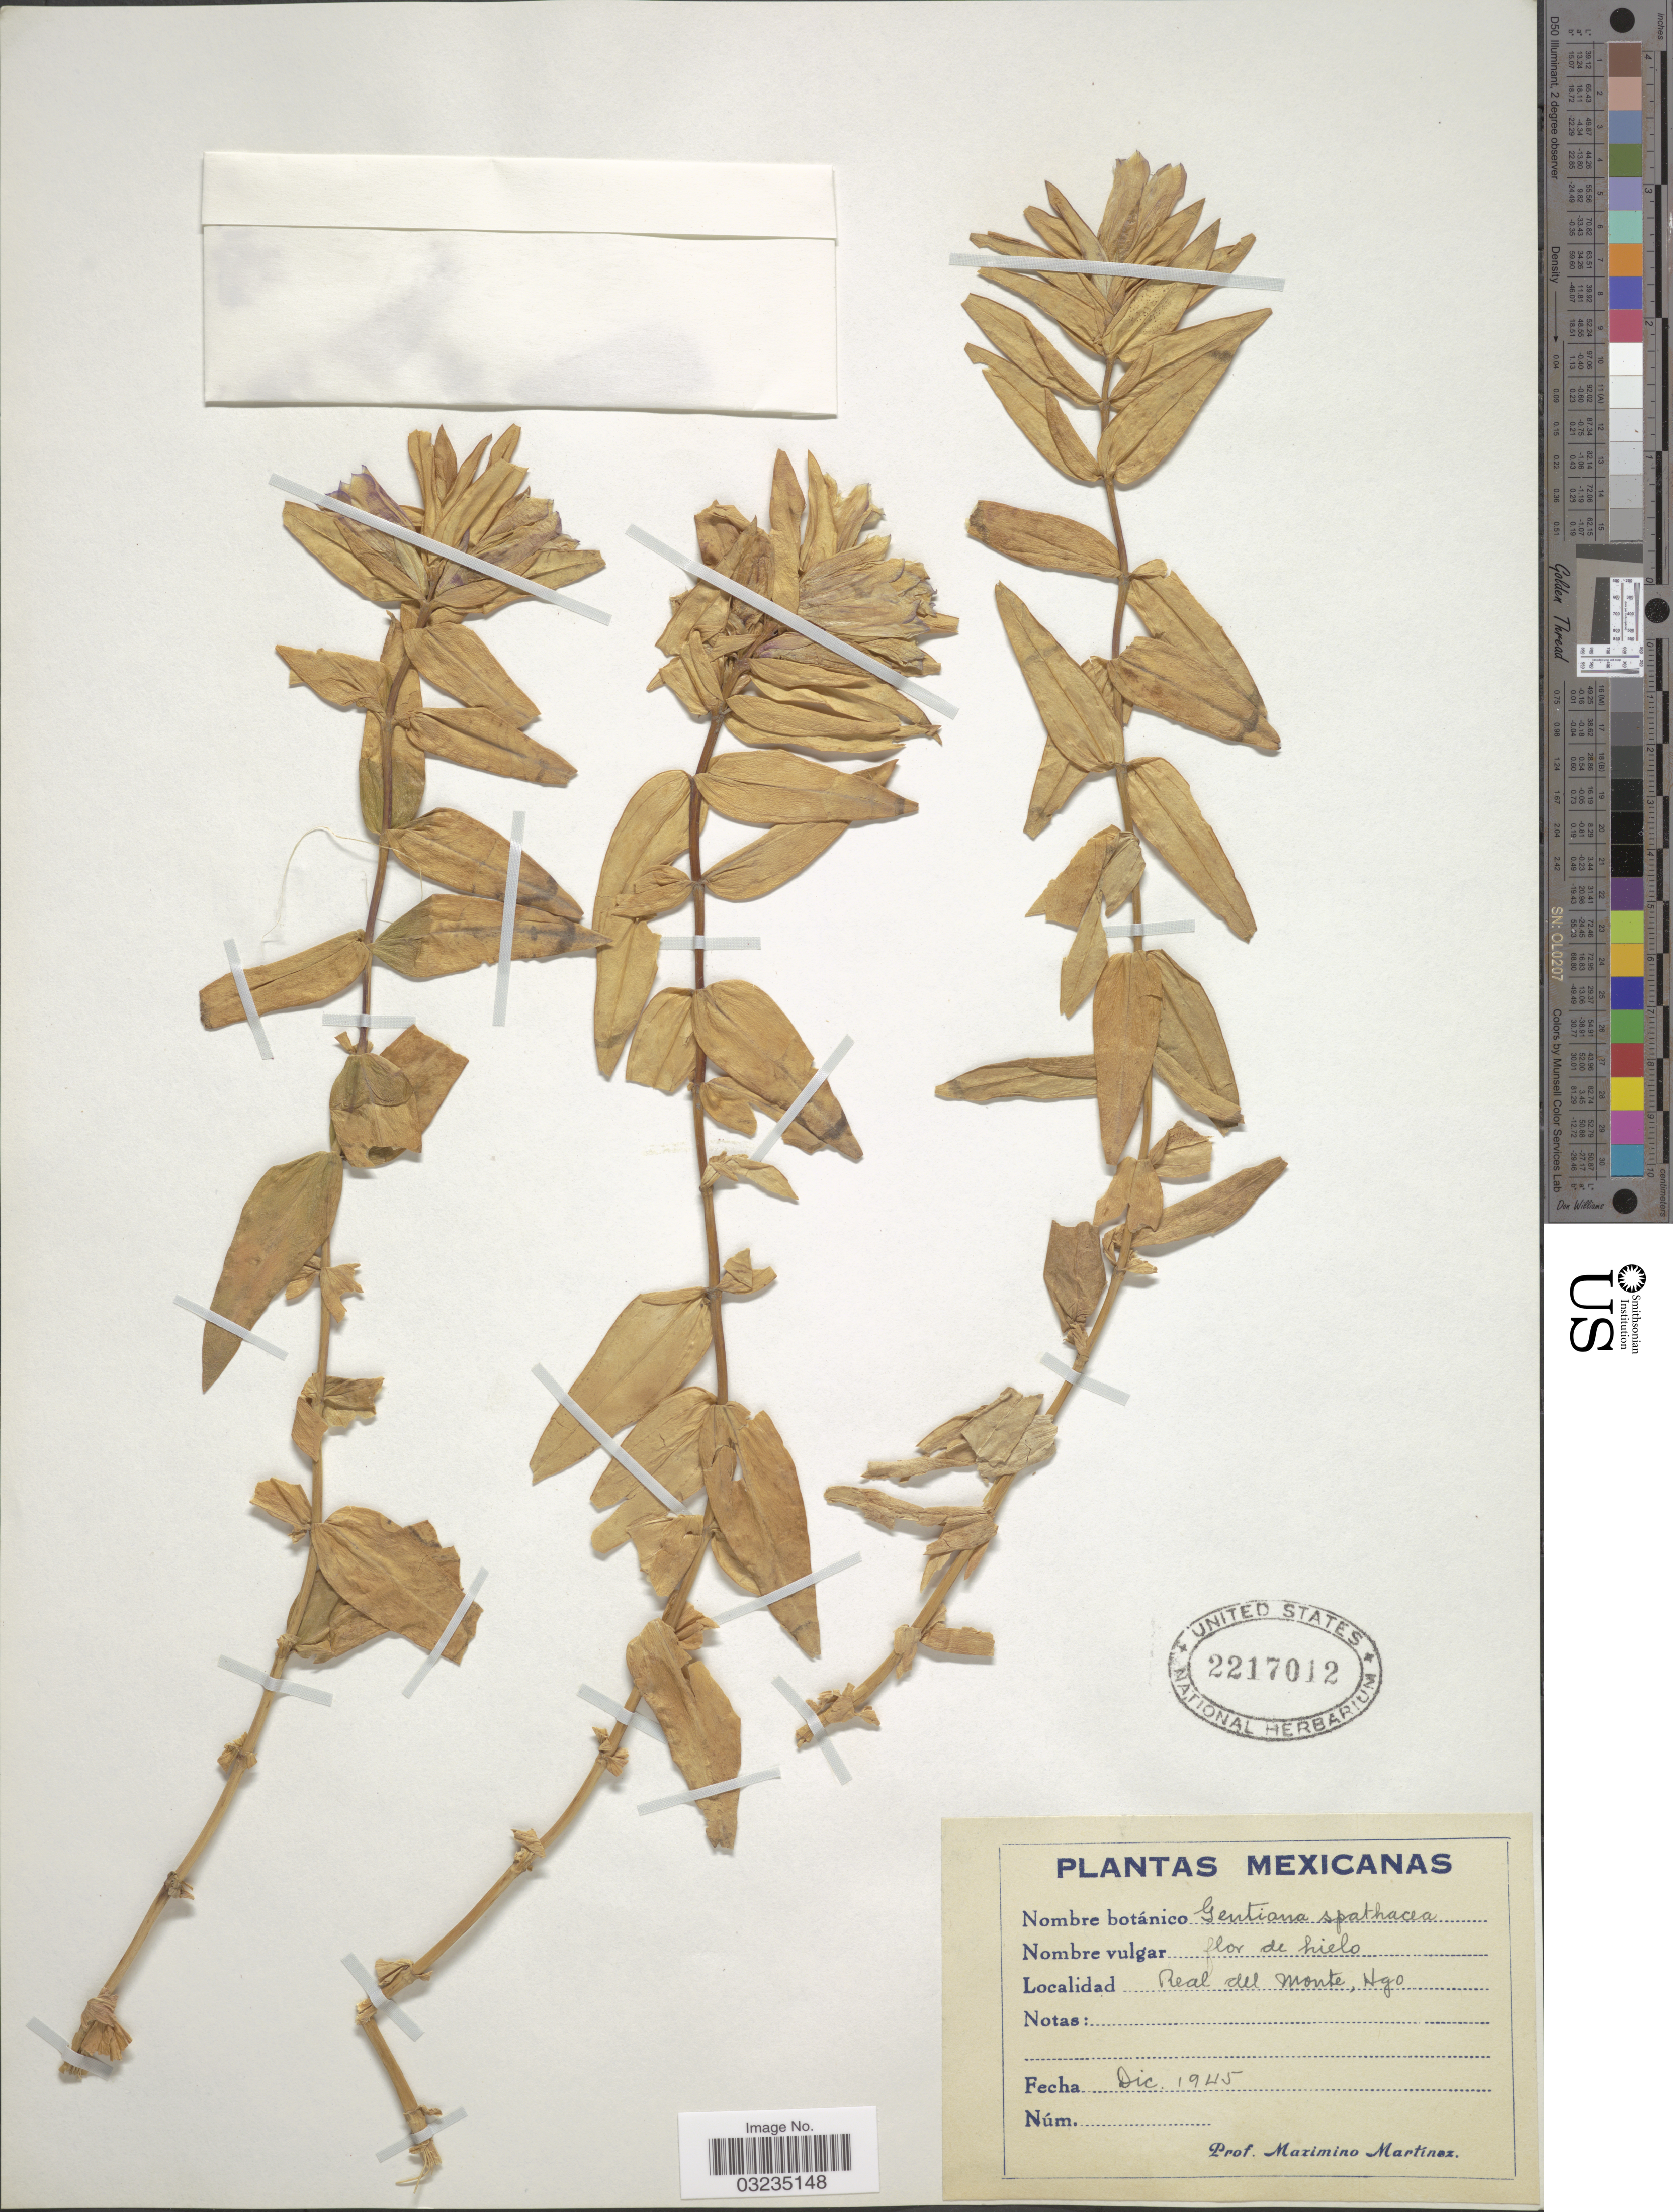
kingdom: Plantae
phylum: Tracheophyta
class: Magnoliopsida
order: Gentianales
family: Gentianaceae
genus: Gentiana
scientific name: Gentiana spathacea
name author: Kunth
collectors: M. Martínez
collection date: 1945-12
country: Mexico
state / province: Hidalgo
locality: Real del Monte, Hgo.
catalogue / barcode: US 2217012